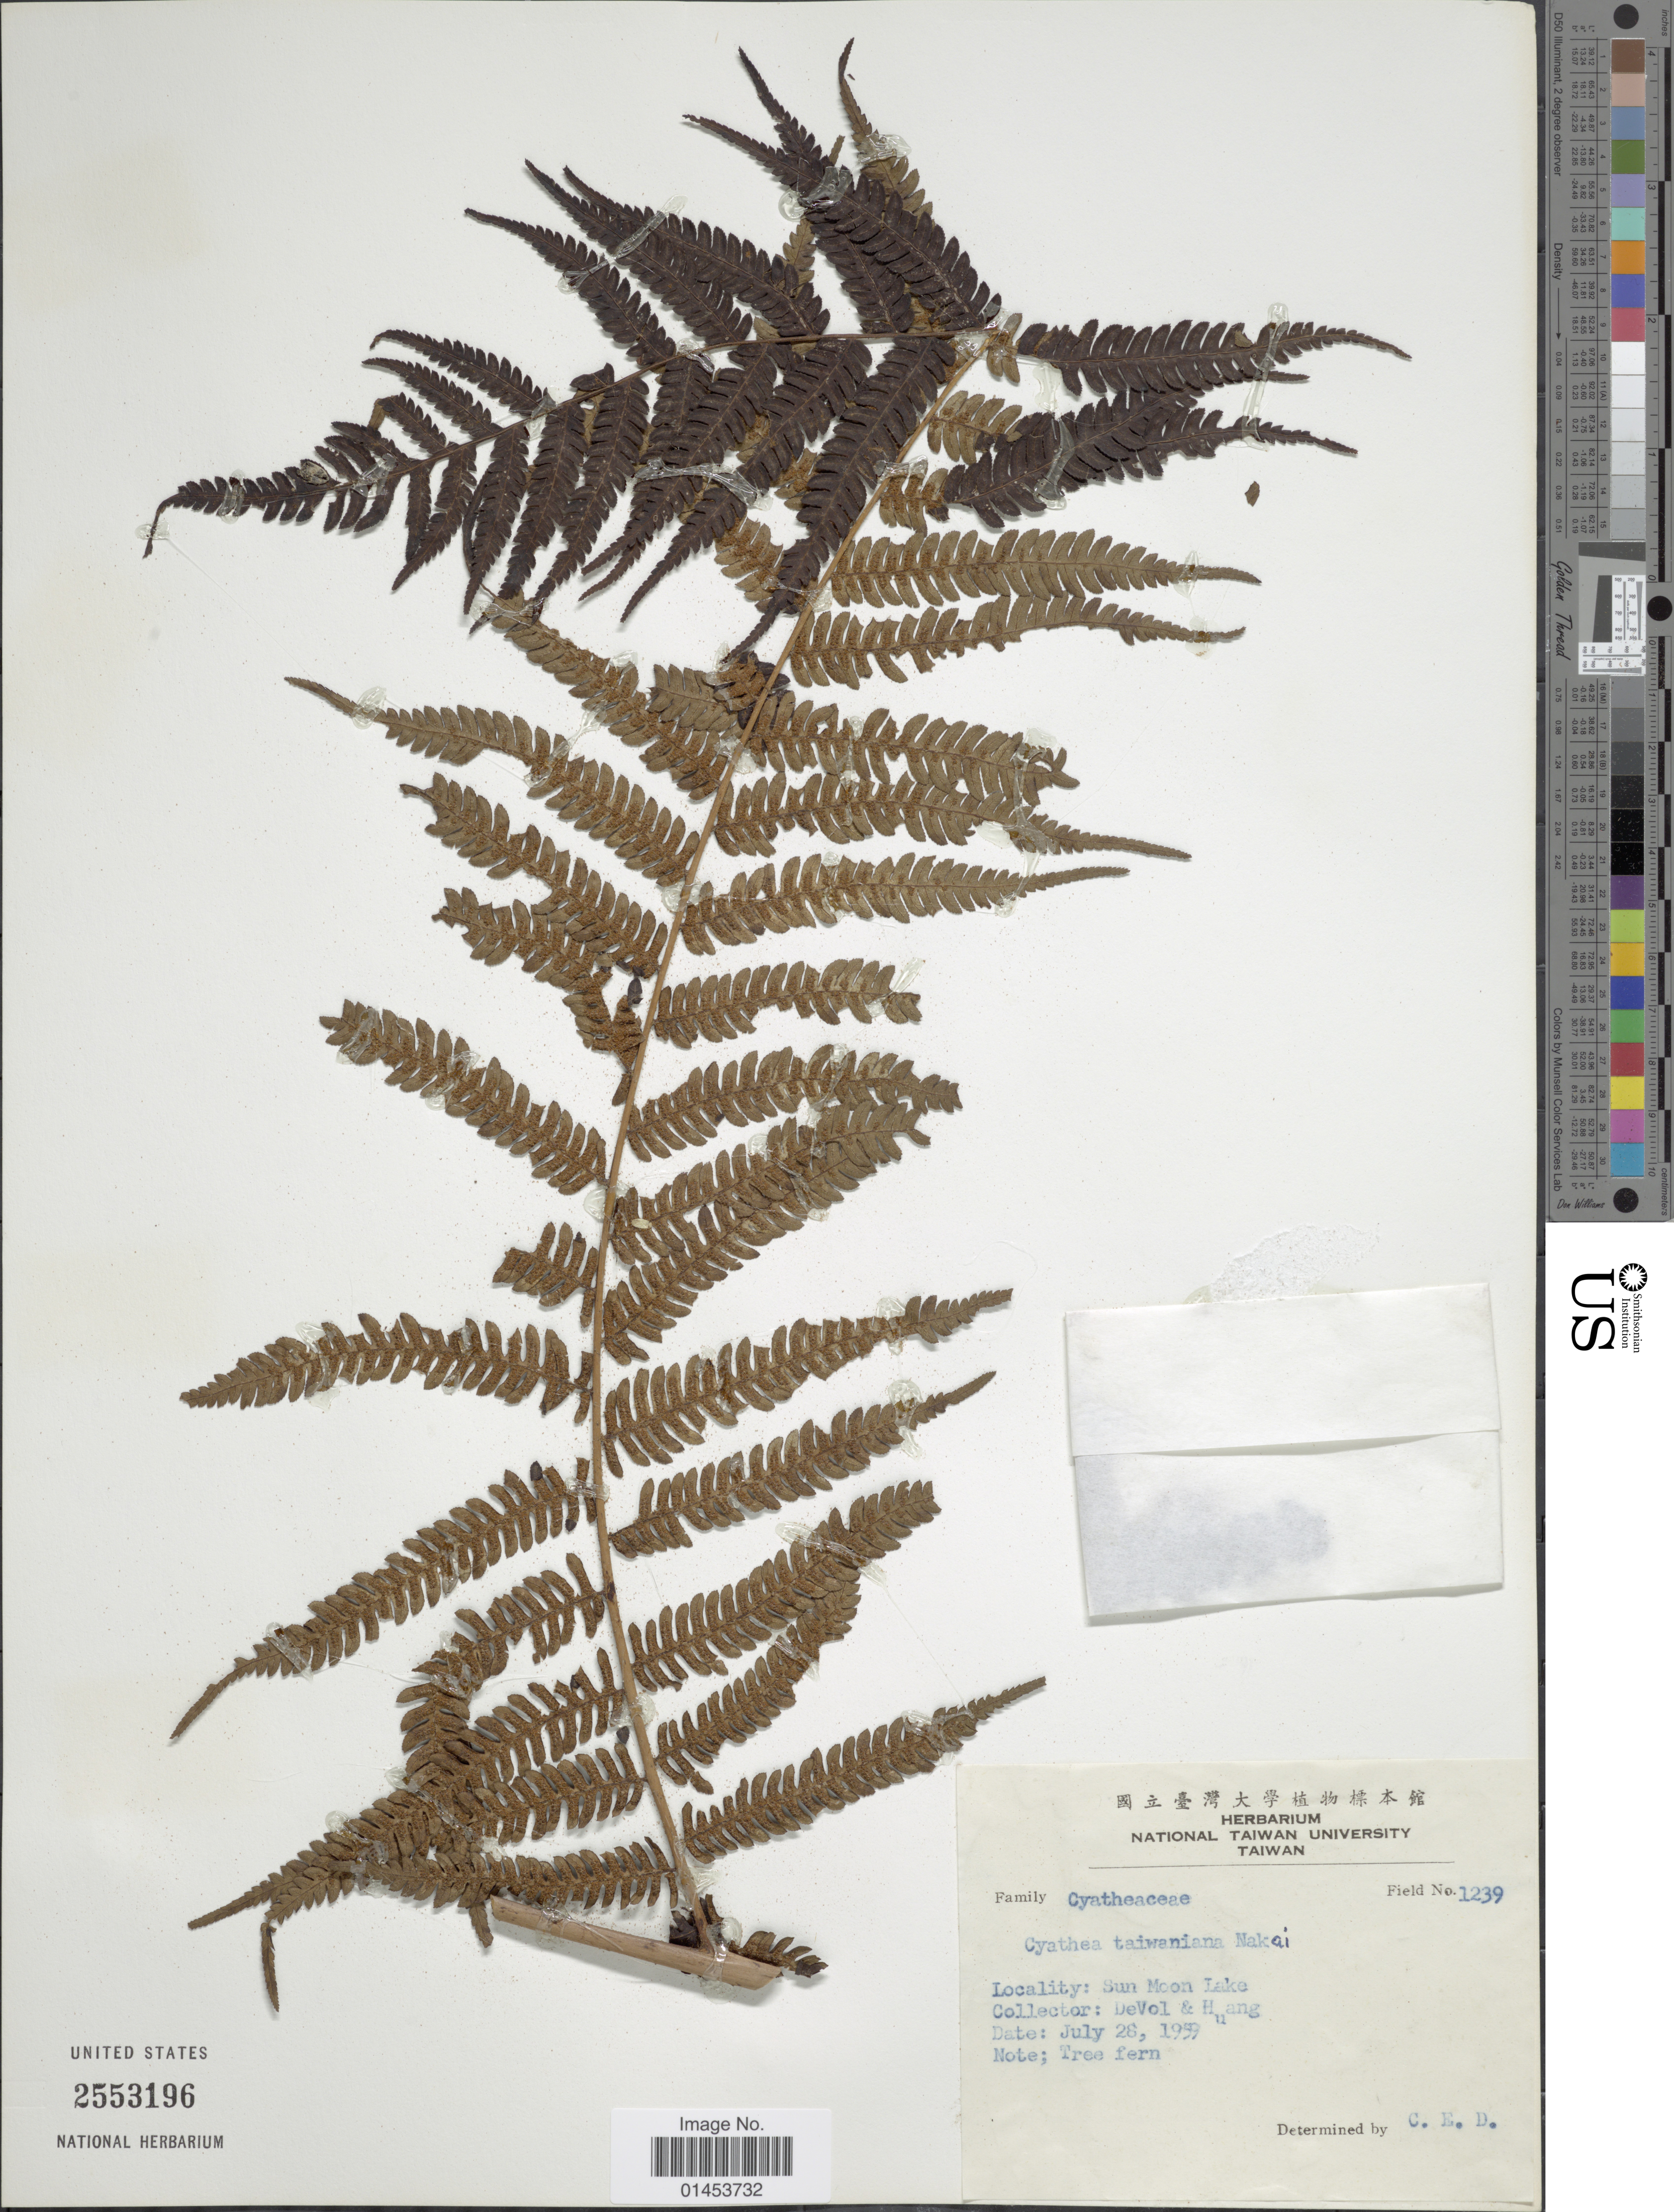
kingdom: Plantae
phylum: Tracheophyta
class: Polypodiopsida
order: Cyatheales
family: Cyatheaceae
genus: Cyathea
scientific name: Cyathea spinulosa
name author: Wall. ex Hook.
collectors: C. E. De Vol & Huang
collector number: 1239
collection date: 1959-07-26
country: Taiwan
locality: Sun Moon Lake,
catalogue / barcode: US 2553196